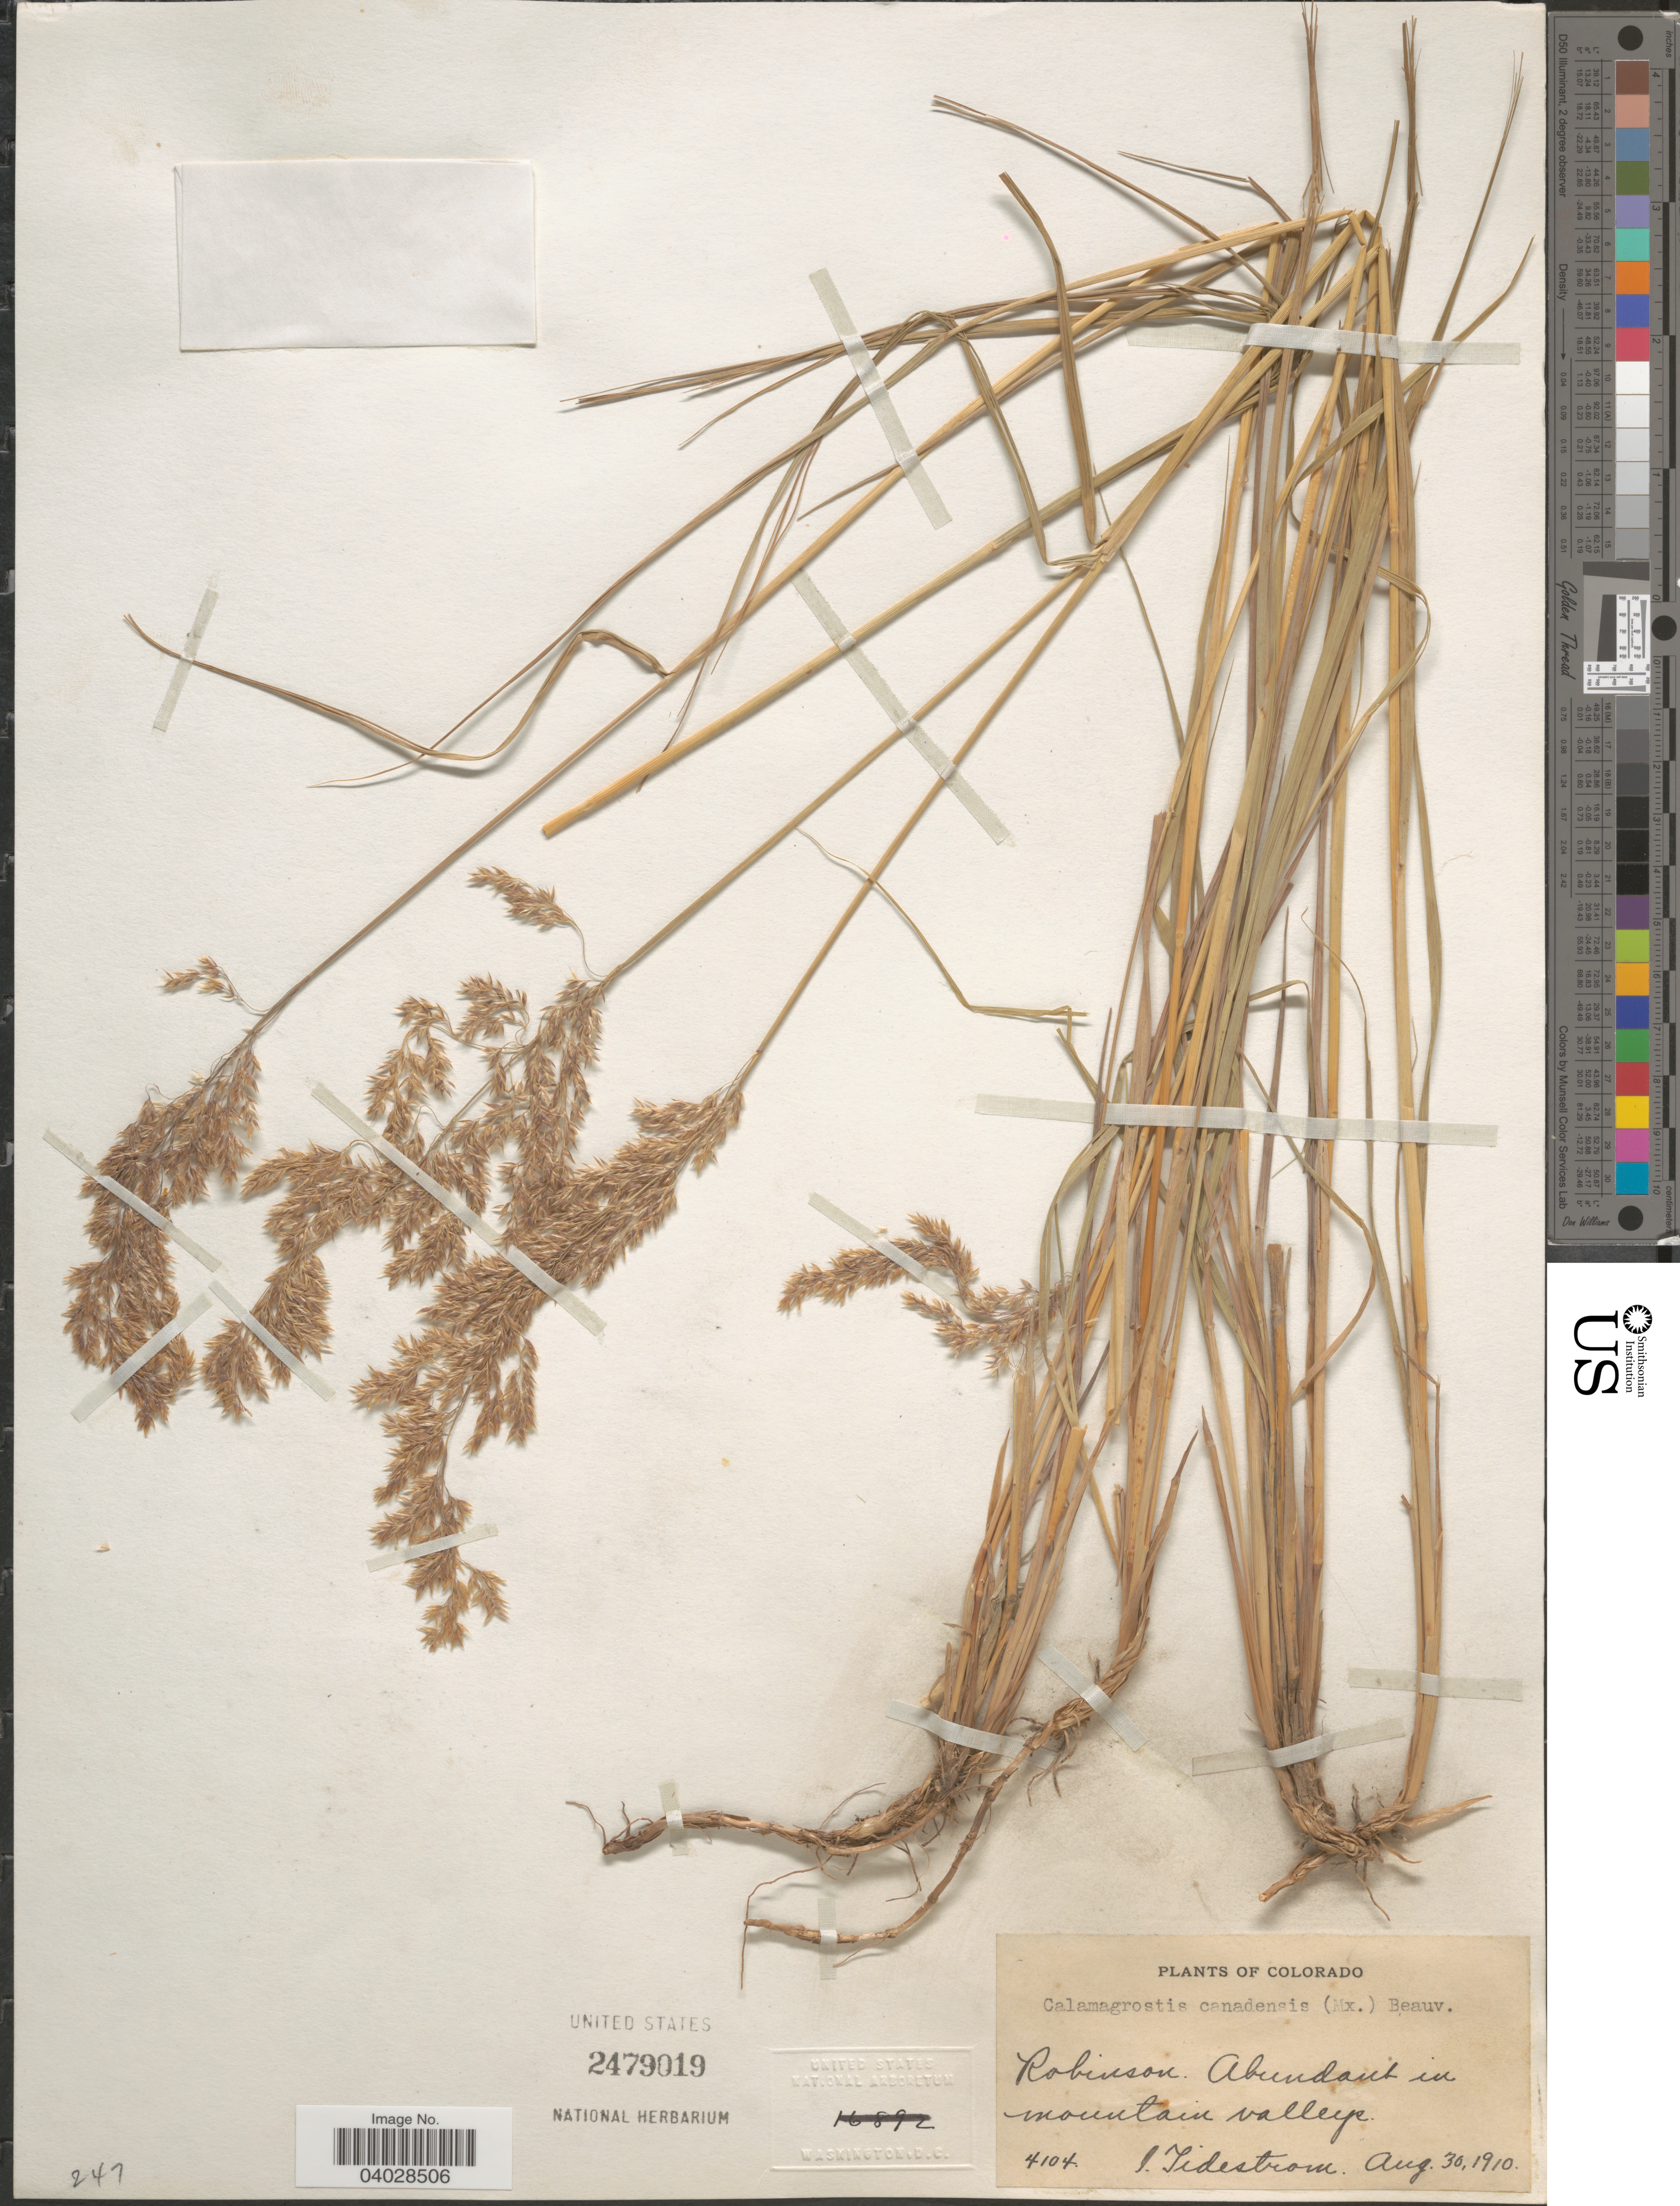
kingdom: Plantae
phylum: Tracheophyta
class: Liliopsida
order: Poales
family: Poaceae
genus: Calamagrostis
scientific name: Calamagrostis canadensis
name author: (Michx.) P. Beauv.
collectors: I. F. Tidestrom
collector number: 4104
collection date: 1910-08-30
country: United States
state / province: Colorado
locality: Robinson. Abundant in mountain valleys.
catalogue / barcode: US 2479019